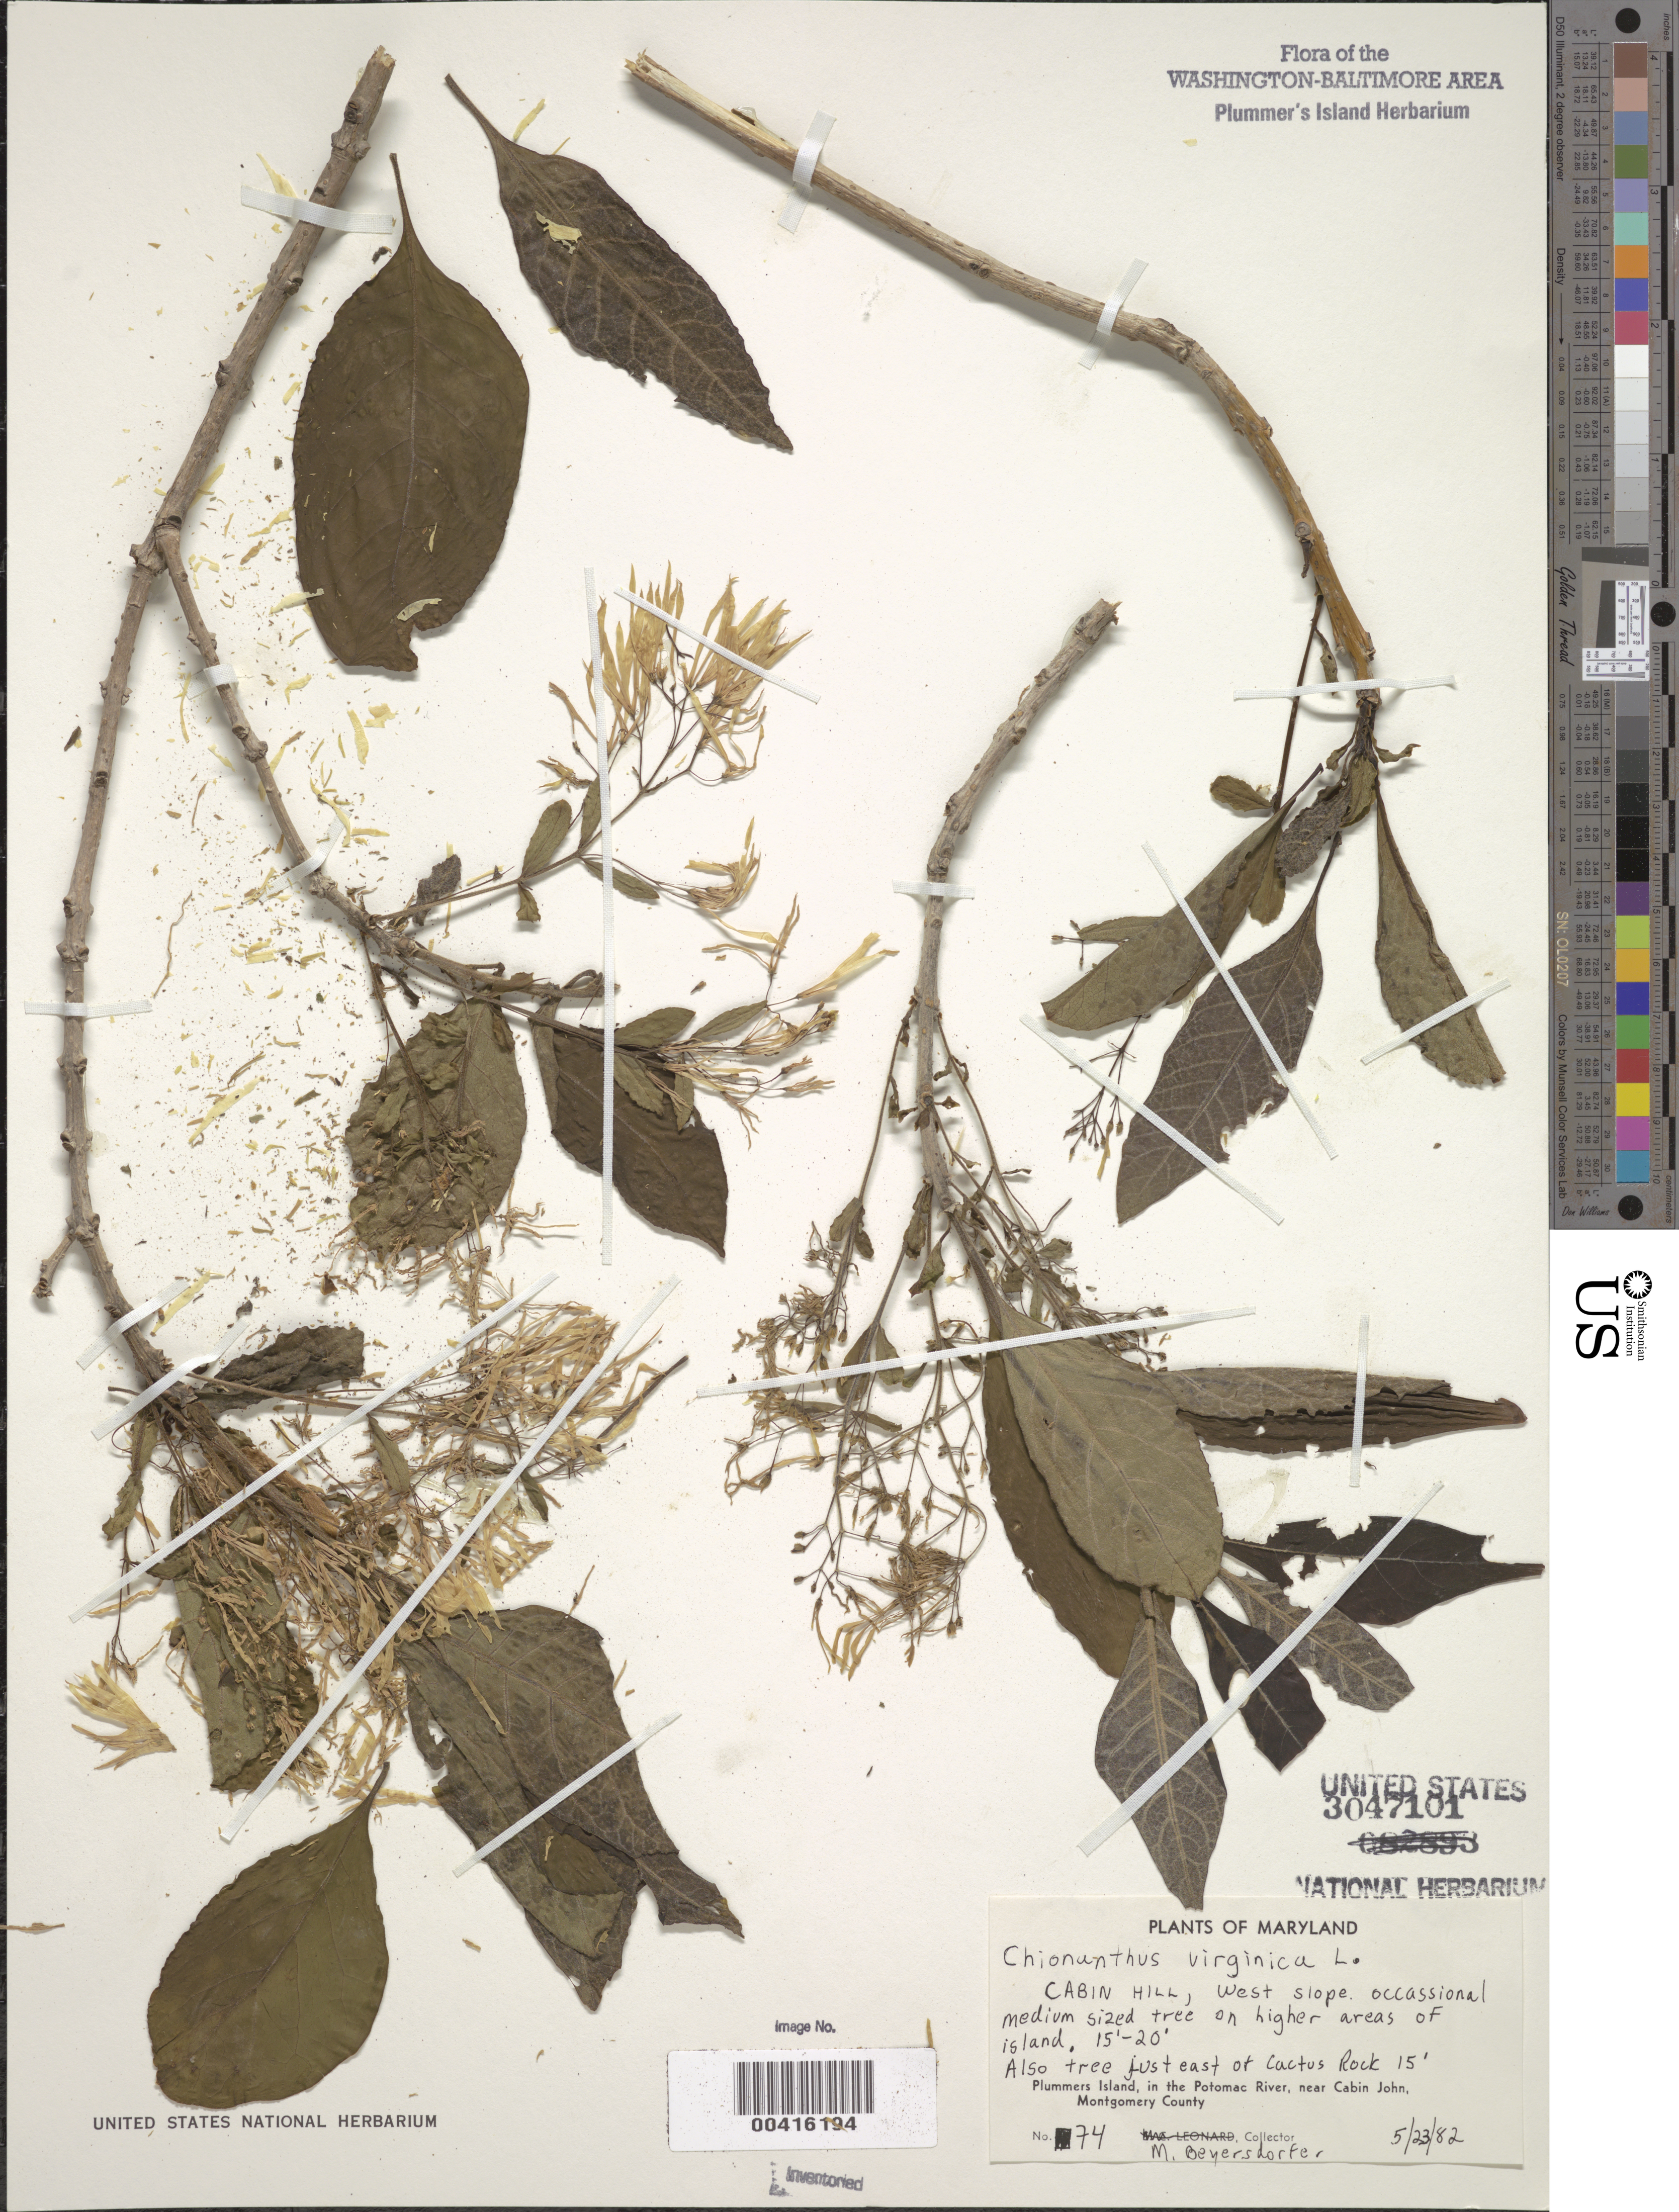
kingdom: Plantae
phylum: Tracheophyta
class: Magnoliopsida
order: Lamiales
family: Oleaceae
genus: Chionanthus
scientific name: Chionanthus virginicus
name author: L.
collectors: M. Beyersdorfer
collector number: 74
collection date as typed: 23 May 1982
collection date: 1982-05-23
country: United States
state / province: Maryland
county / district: Montgomery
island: Plummers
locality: Plummer's Island; Cabin Hill, west slope C. & O. Canal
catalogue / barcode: US 3047101